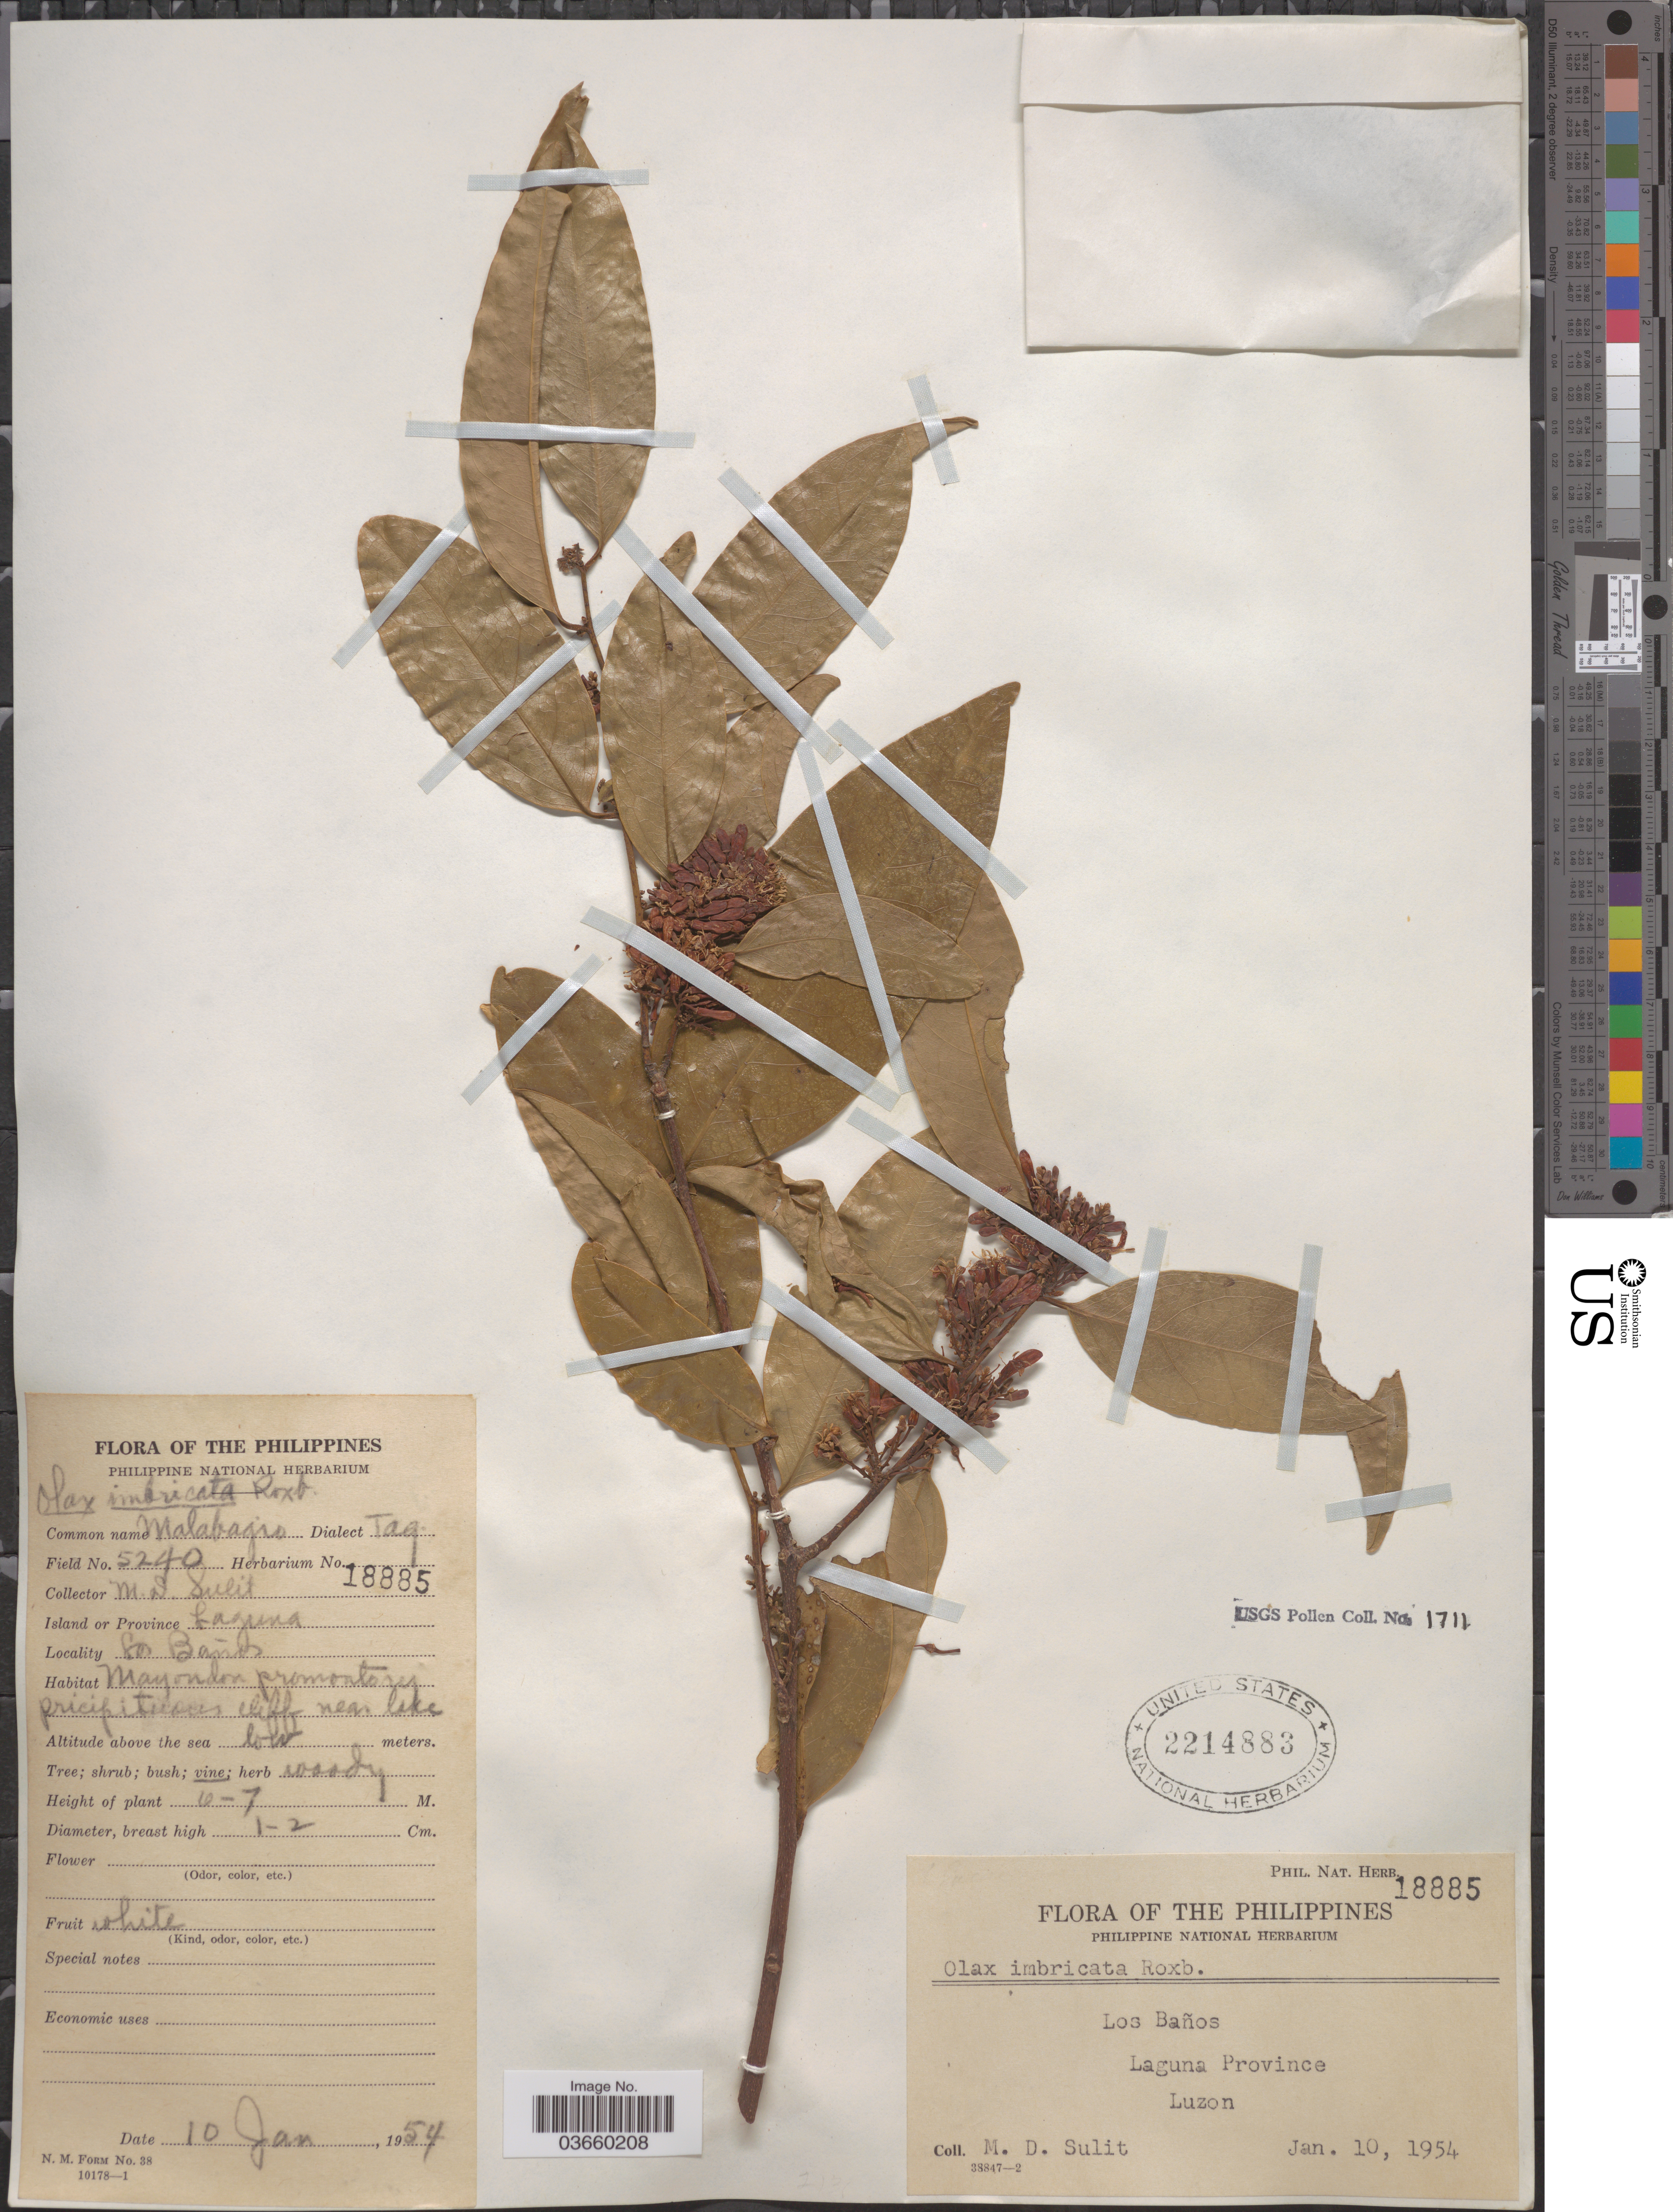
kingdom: Plantae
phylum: Tracheophyta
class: Magnoliopsida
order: Santalales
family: Olacaceae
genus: Olax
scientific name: Olax imbricata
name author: Roxb.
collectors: M. Sulit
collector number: Phil. Nat. Herb. 18885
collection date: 1954-01-10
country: Philippines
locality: Los Baños, Laguna Province, Luzon.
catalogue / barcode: US 2214883